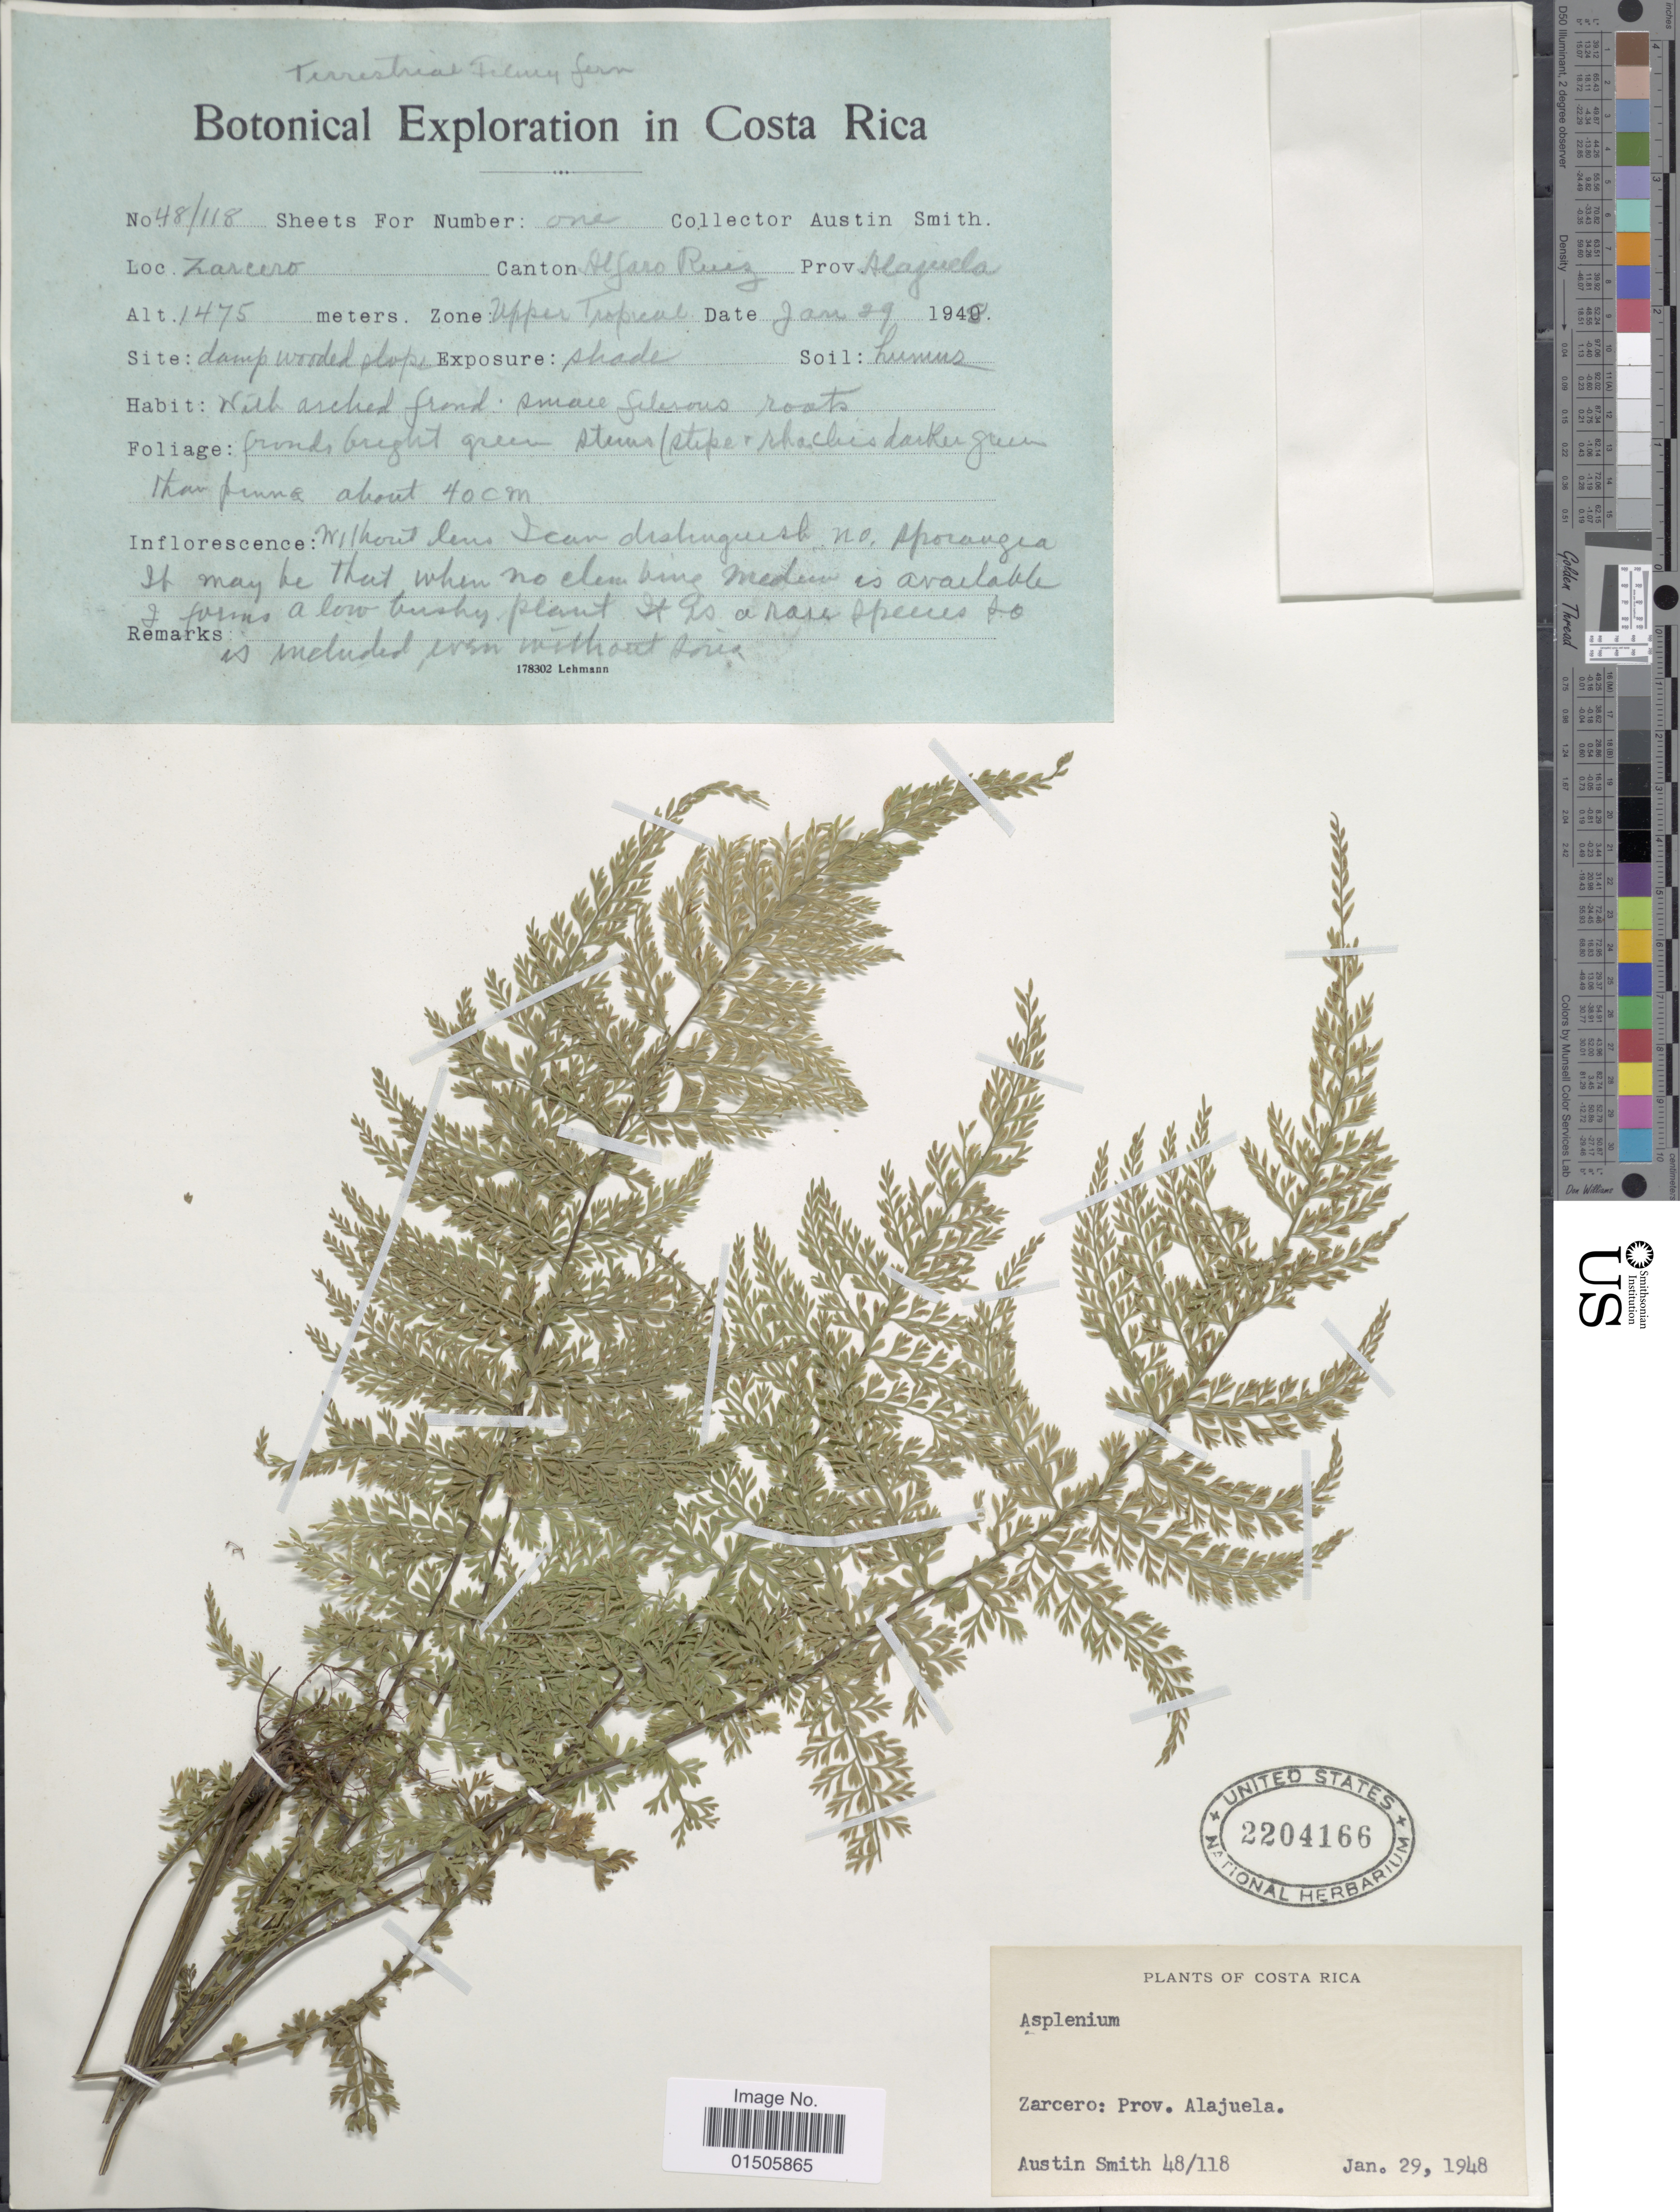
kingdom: Plantae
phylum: Tracheophyta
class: Polypodiopsida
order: Polypodiales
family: Aspleniaceae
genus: Asplenium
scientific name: Asplenium cristatum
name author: Lam.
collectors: Aust P. Smith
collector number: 48/118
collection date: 1948-01-29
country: Costa Rica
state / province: Alajuela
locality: Zarcero. Prov. Alajuela. Canton Alfaro Ruiz.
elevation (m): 1475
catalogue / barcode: US 2204166